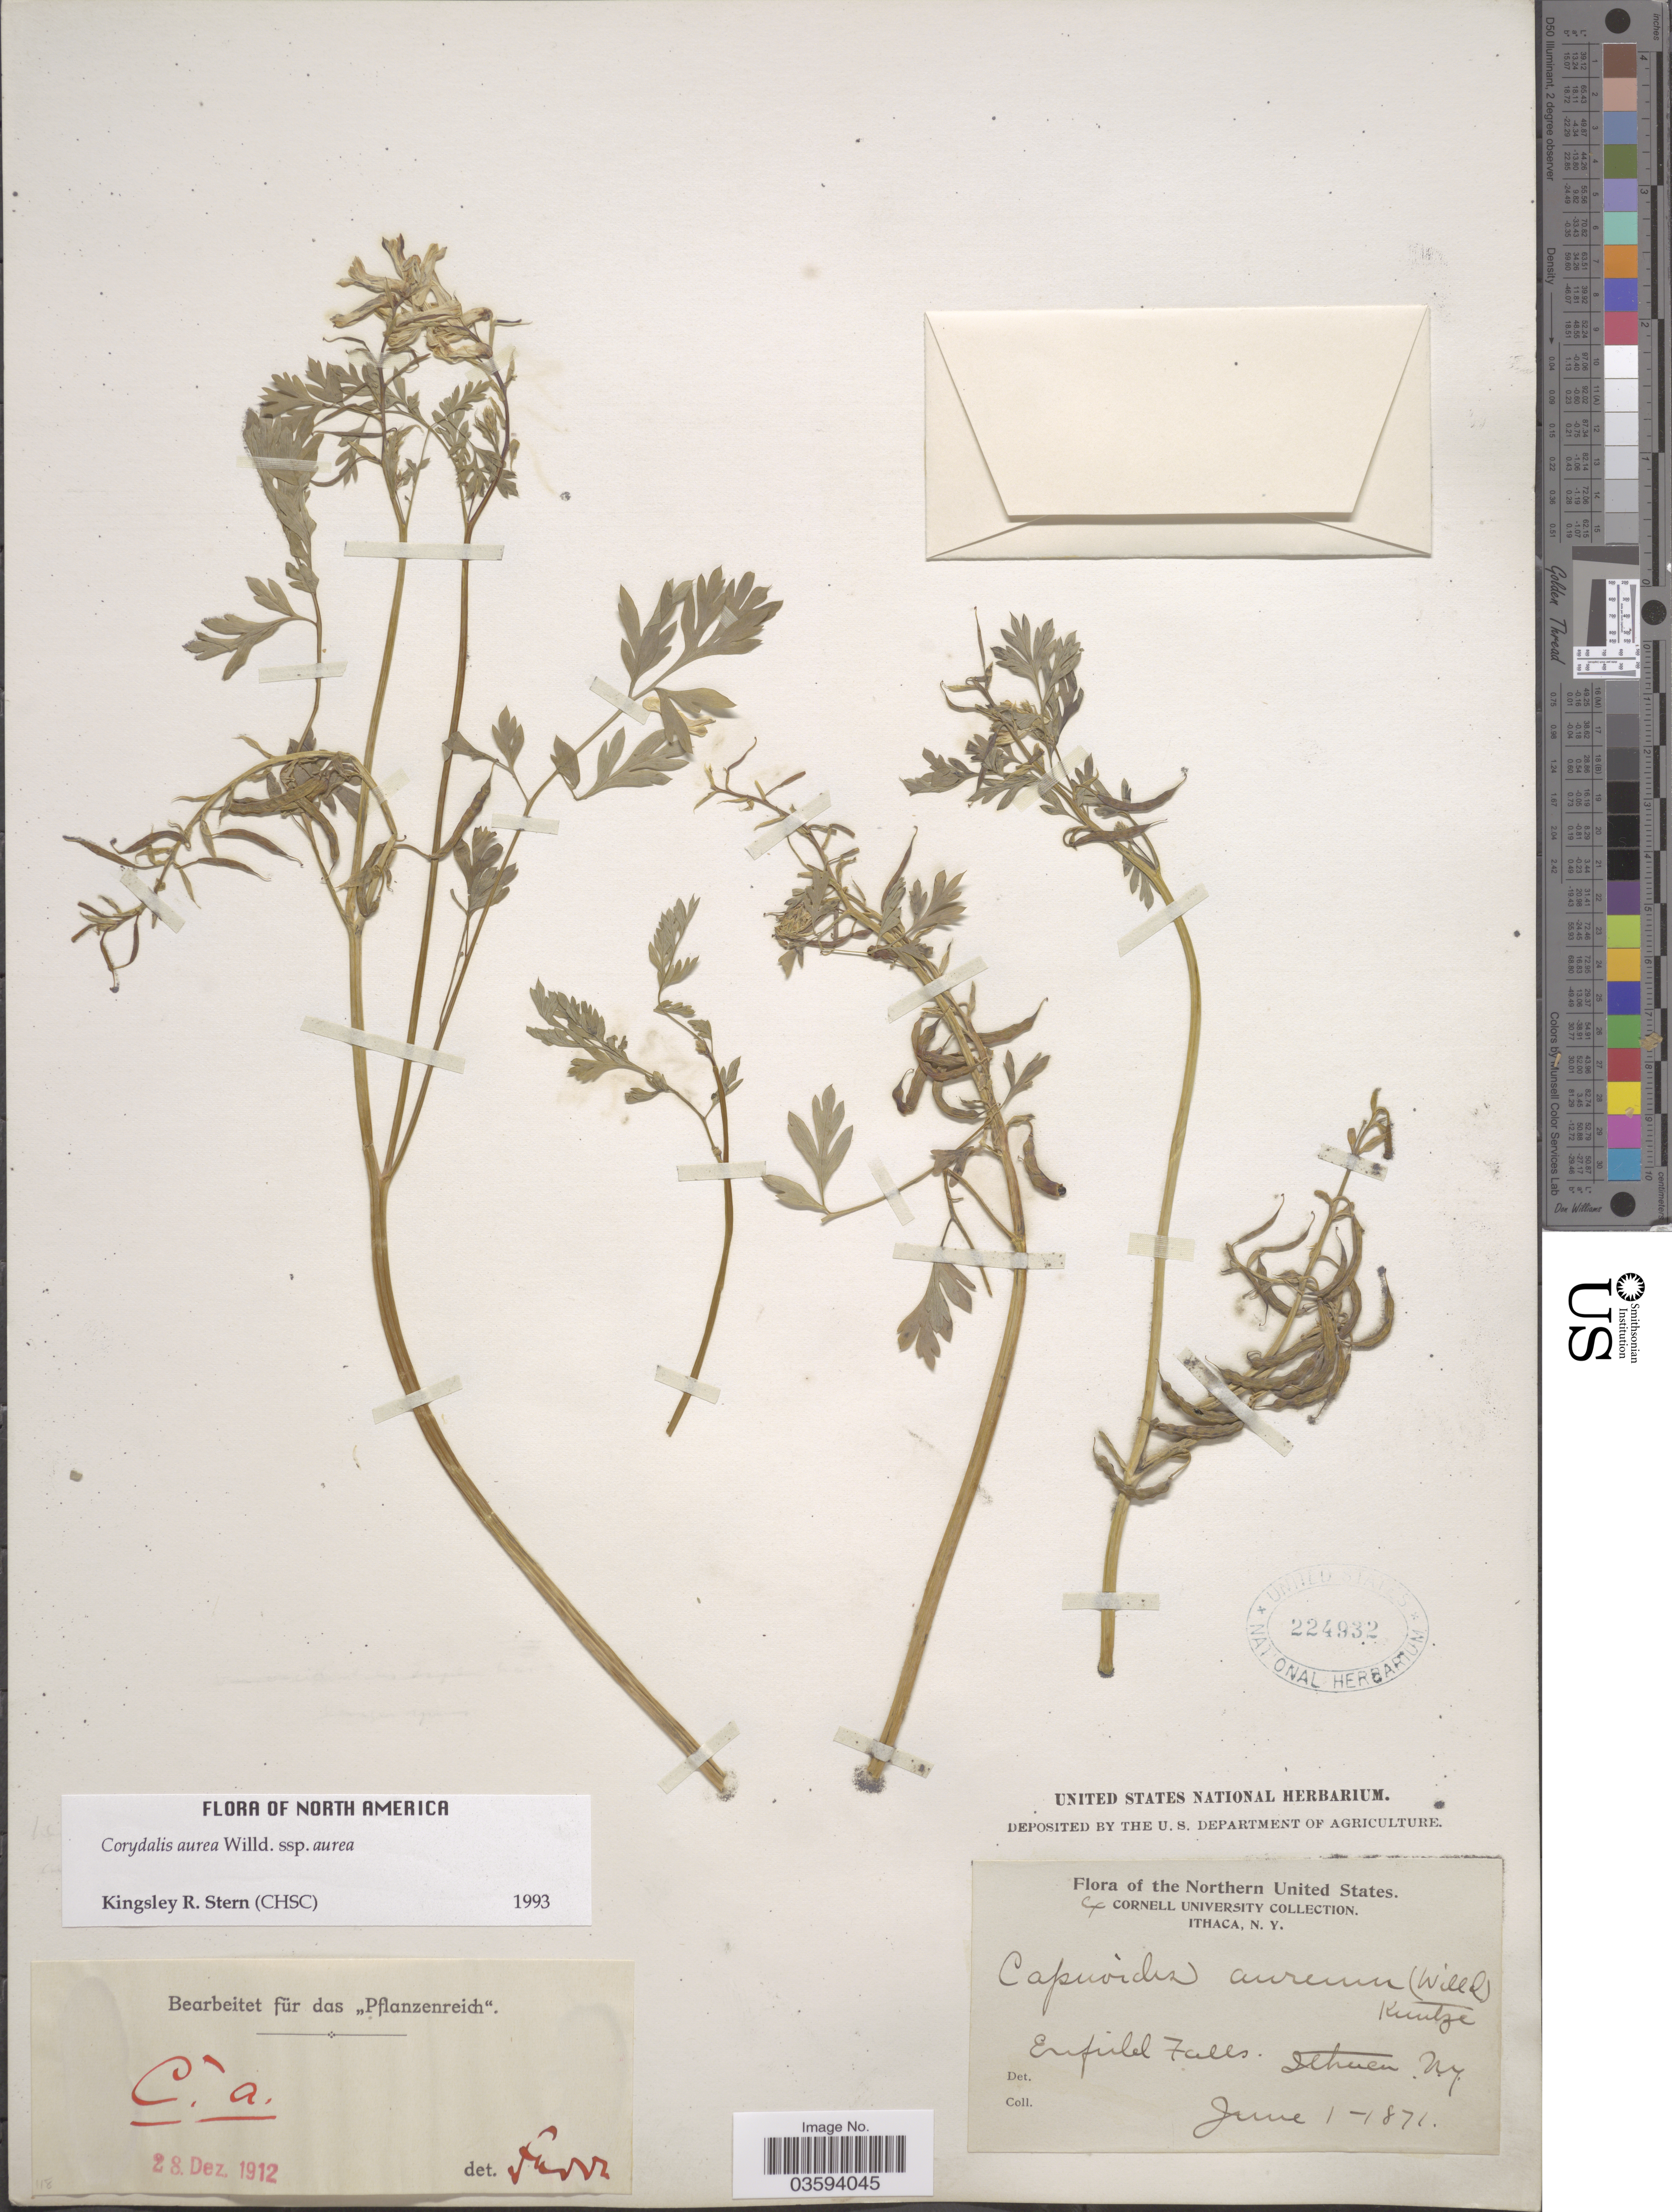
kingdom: Plantae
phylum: Tracheophyta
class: Magnoliopsida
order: Ranunculales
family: Papaveraceae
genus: Corydalis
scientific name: Corydalis aurea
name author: Willd.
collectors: Cornell University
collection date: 1871-06-01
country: United States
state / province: New York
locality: The Northern United States. Enfield Falls, Ithaca.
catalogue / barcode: US 224932